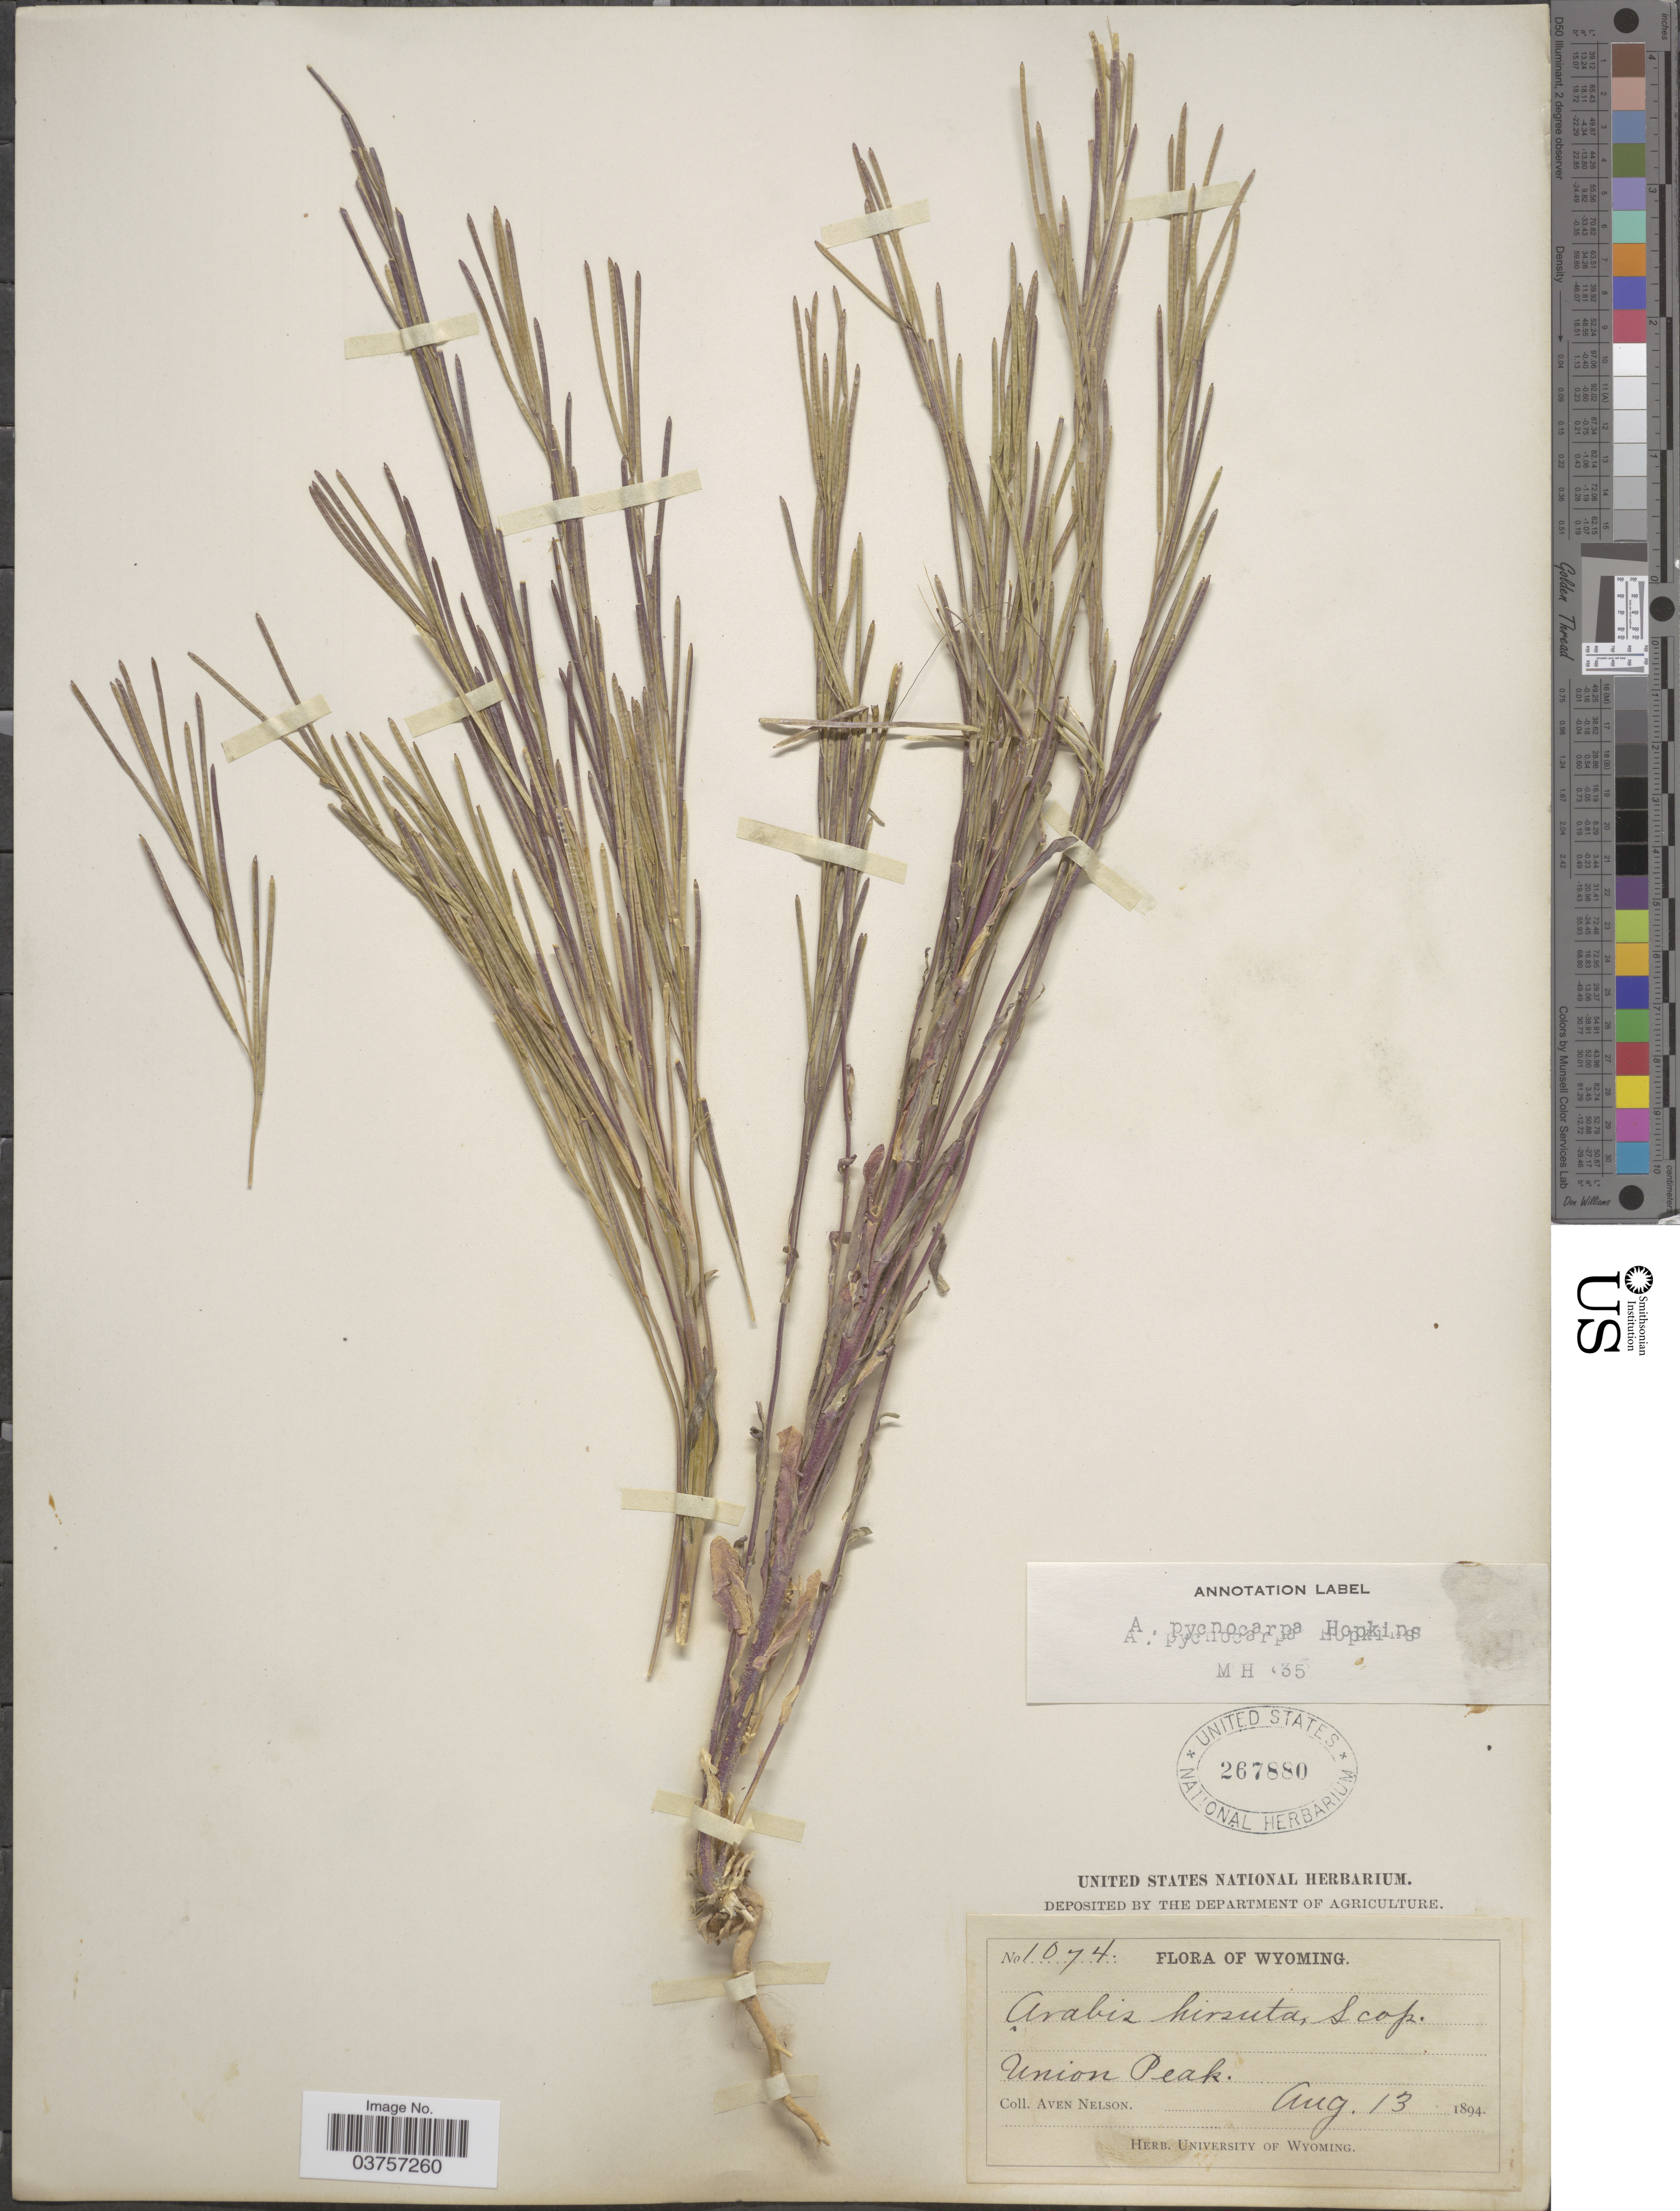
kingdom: Plantae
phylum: Tracheophyta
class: Magnoliopsida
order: Brassicales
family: Brassicaceae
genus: Arabis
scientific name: Arabis hirsuta var. pycnocarpa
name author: M. Hopkins & Rollins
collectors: A. Nelson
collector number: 1074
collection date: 1894-08-13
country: United States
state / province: Wyoming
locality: Union Peak.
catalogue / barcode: US 267880